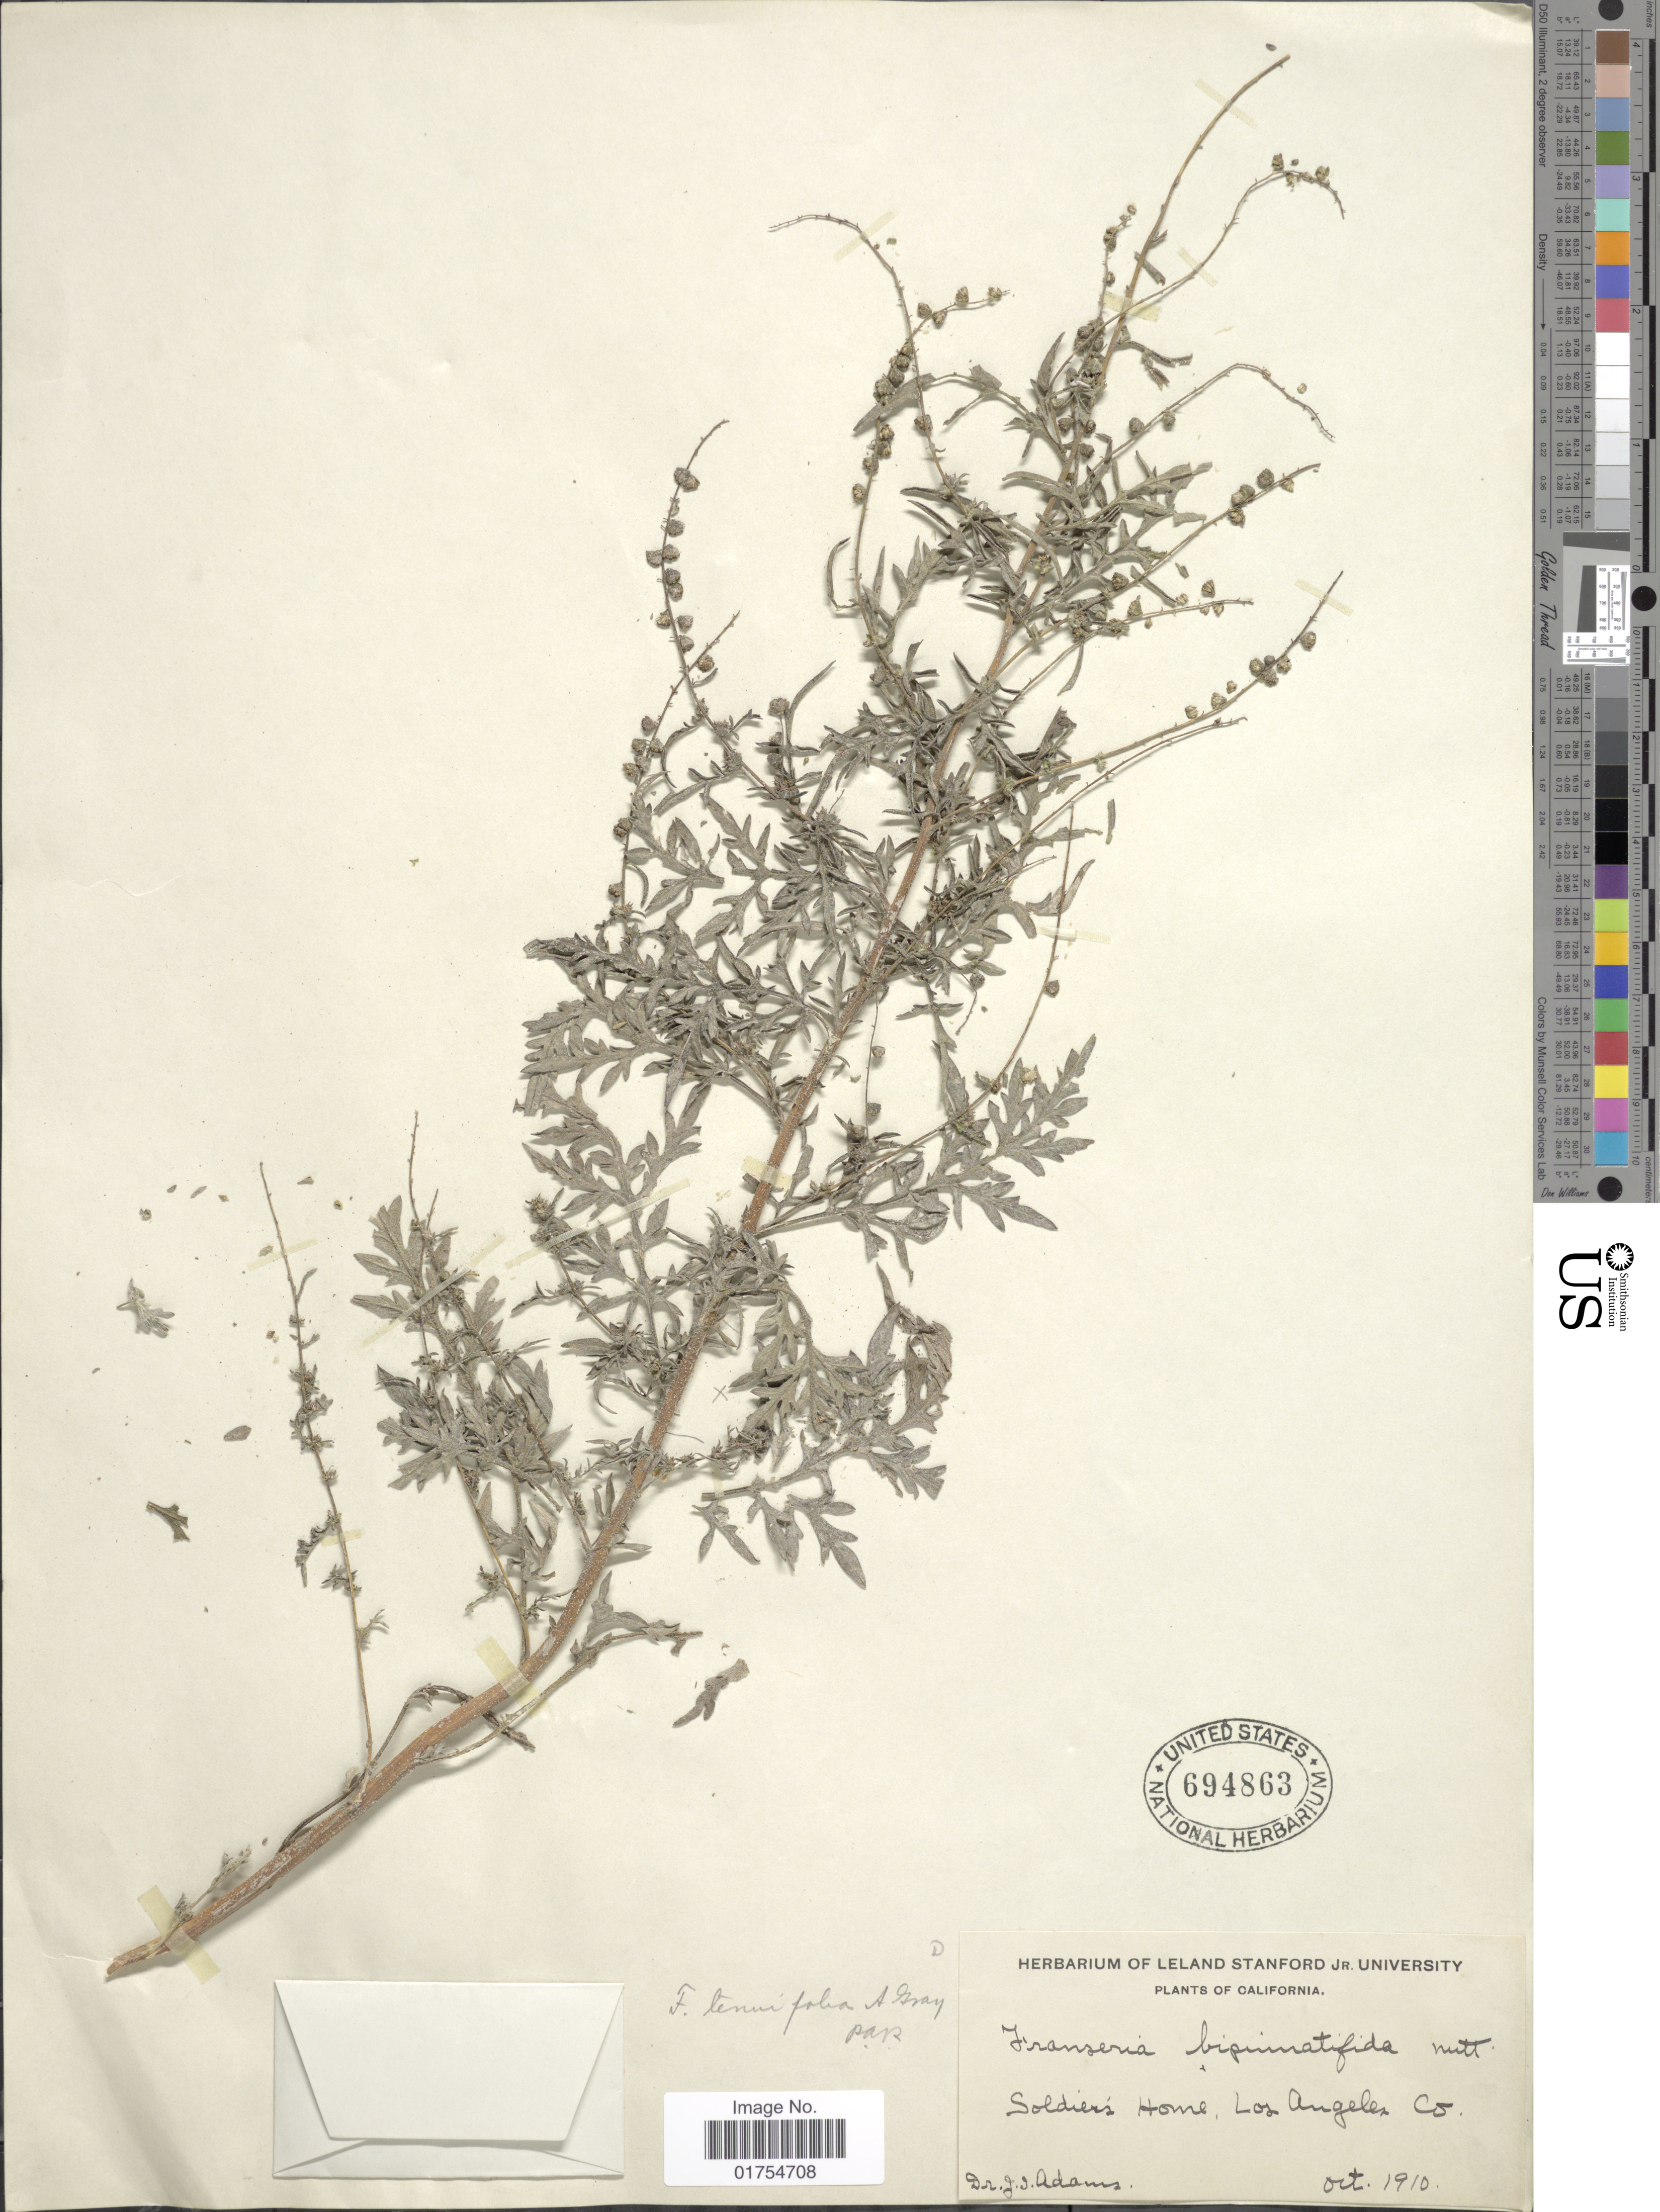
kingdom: Plantae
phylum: Tracheophyta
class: Magnoliopsida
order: Asterales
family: Asteraceae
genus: Franseria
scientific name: Franseria tenuifolia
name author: Harv. & A. Gray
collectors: J. Adams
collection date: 1910-10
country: United States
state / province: California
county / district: Los Angeles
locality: Sldiers Home Los Angeles Co.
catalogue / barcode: US 694863